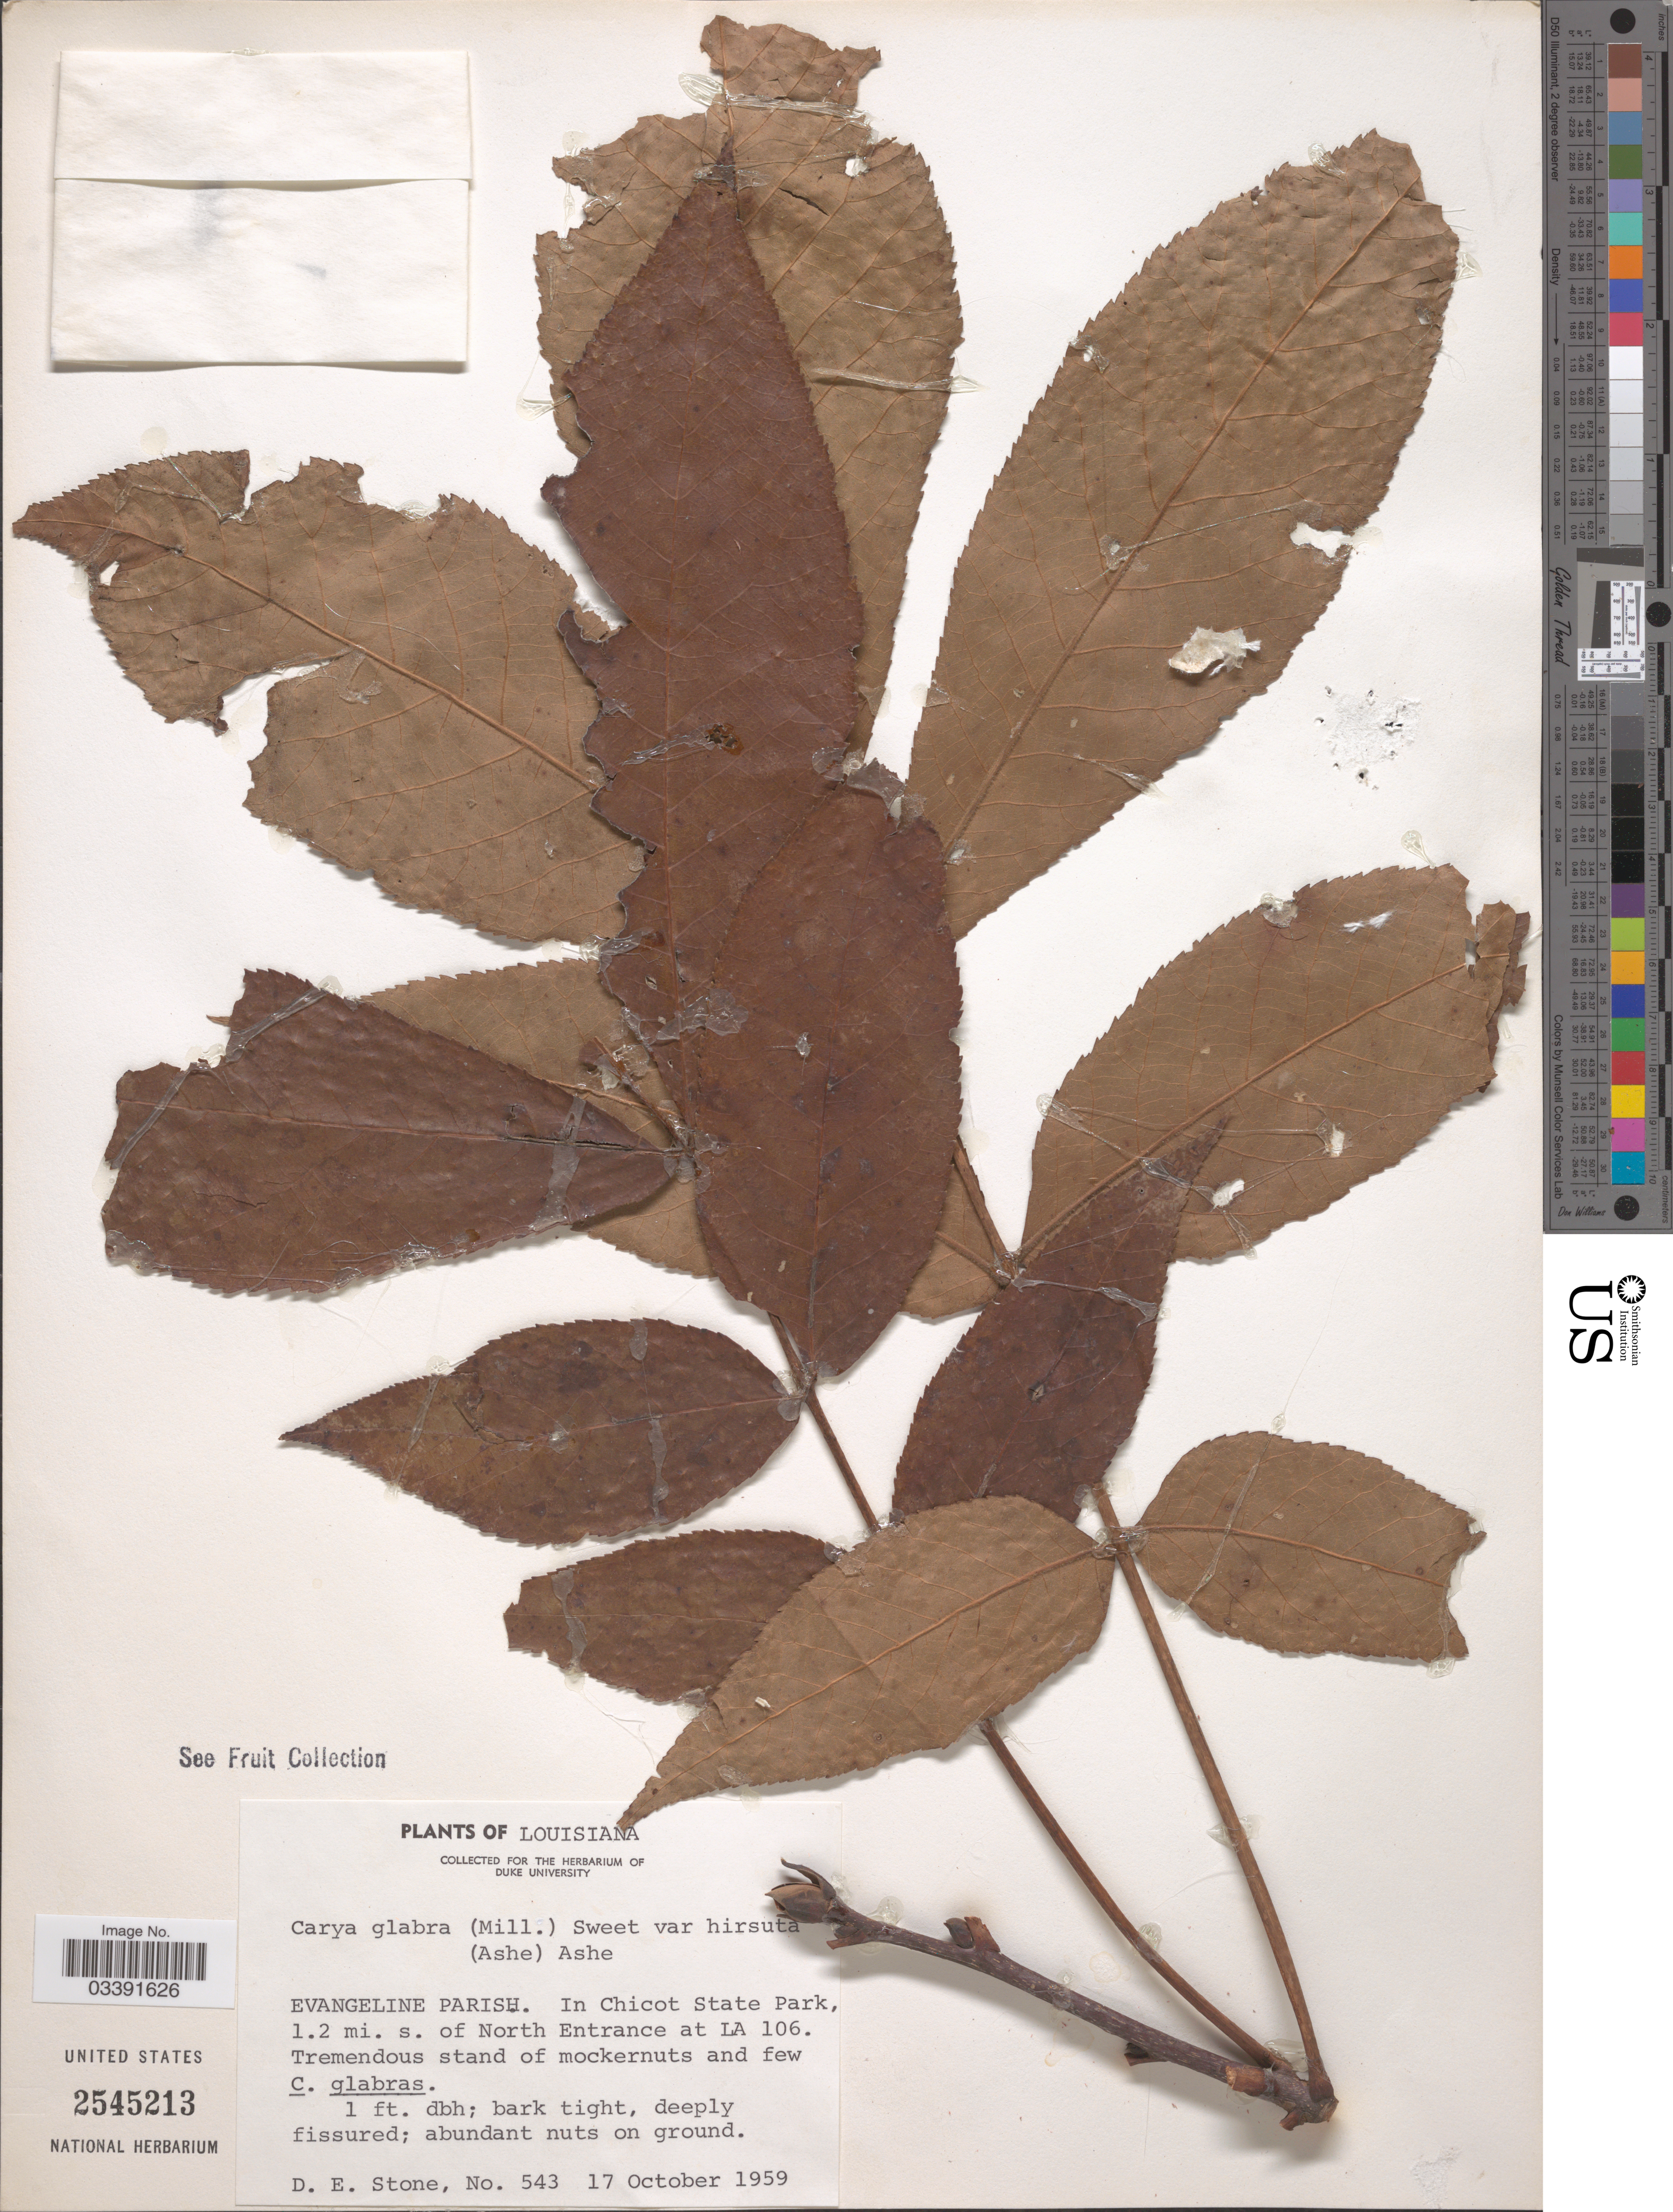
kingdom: Plantae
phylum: Tracheophyta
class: Magnoliopsida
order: Fagales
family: Juglandaceae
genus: Carya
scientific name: Carya glabra var. hirsuta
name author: Ashe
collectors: D. E. Stone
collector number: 543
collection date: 1959-10-17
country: United States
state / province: Louisiana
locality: Evangeline Parish. In Chicot State Park, 1.2 mi. s. of North Entrance at LA 106.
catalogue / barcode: US 2545213